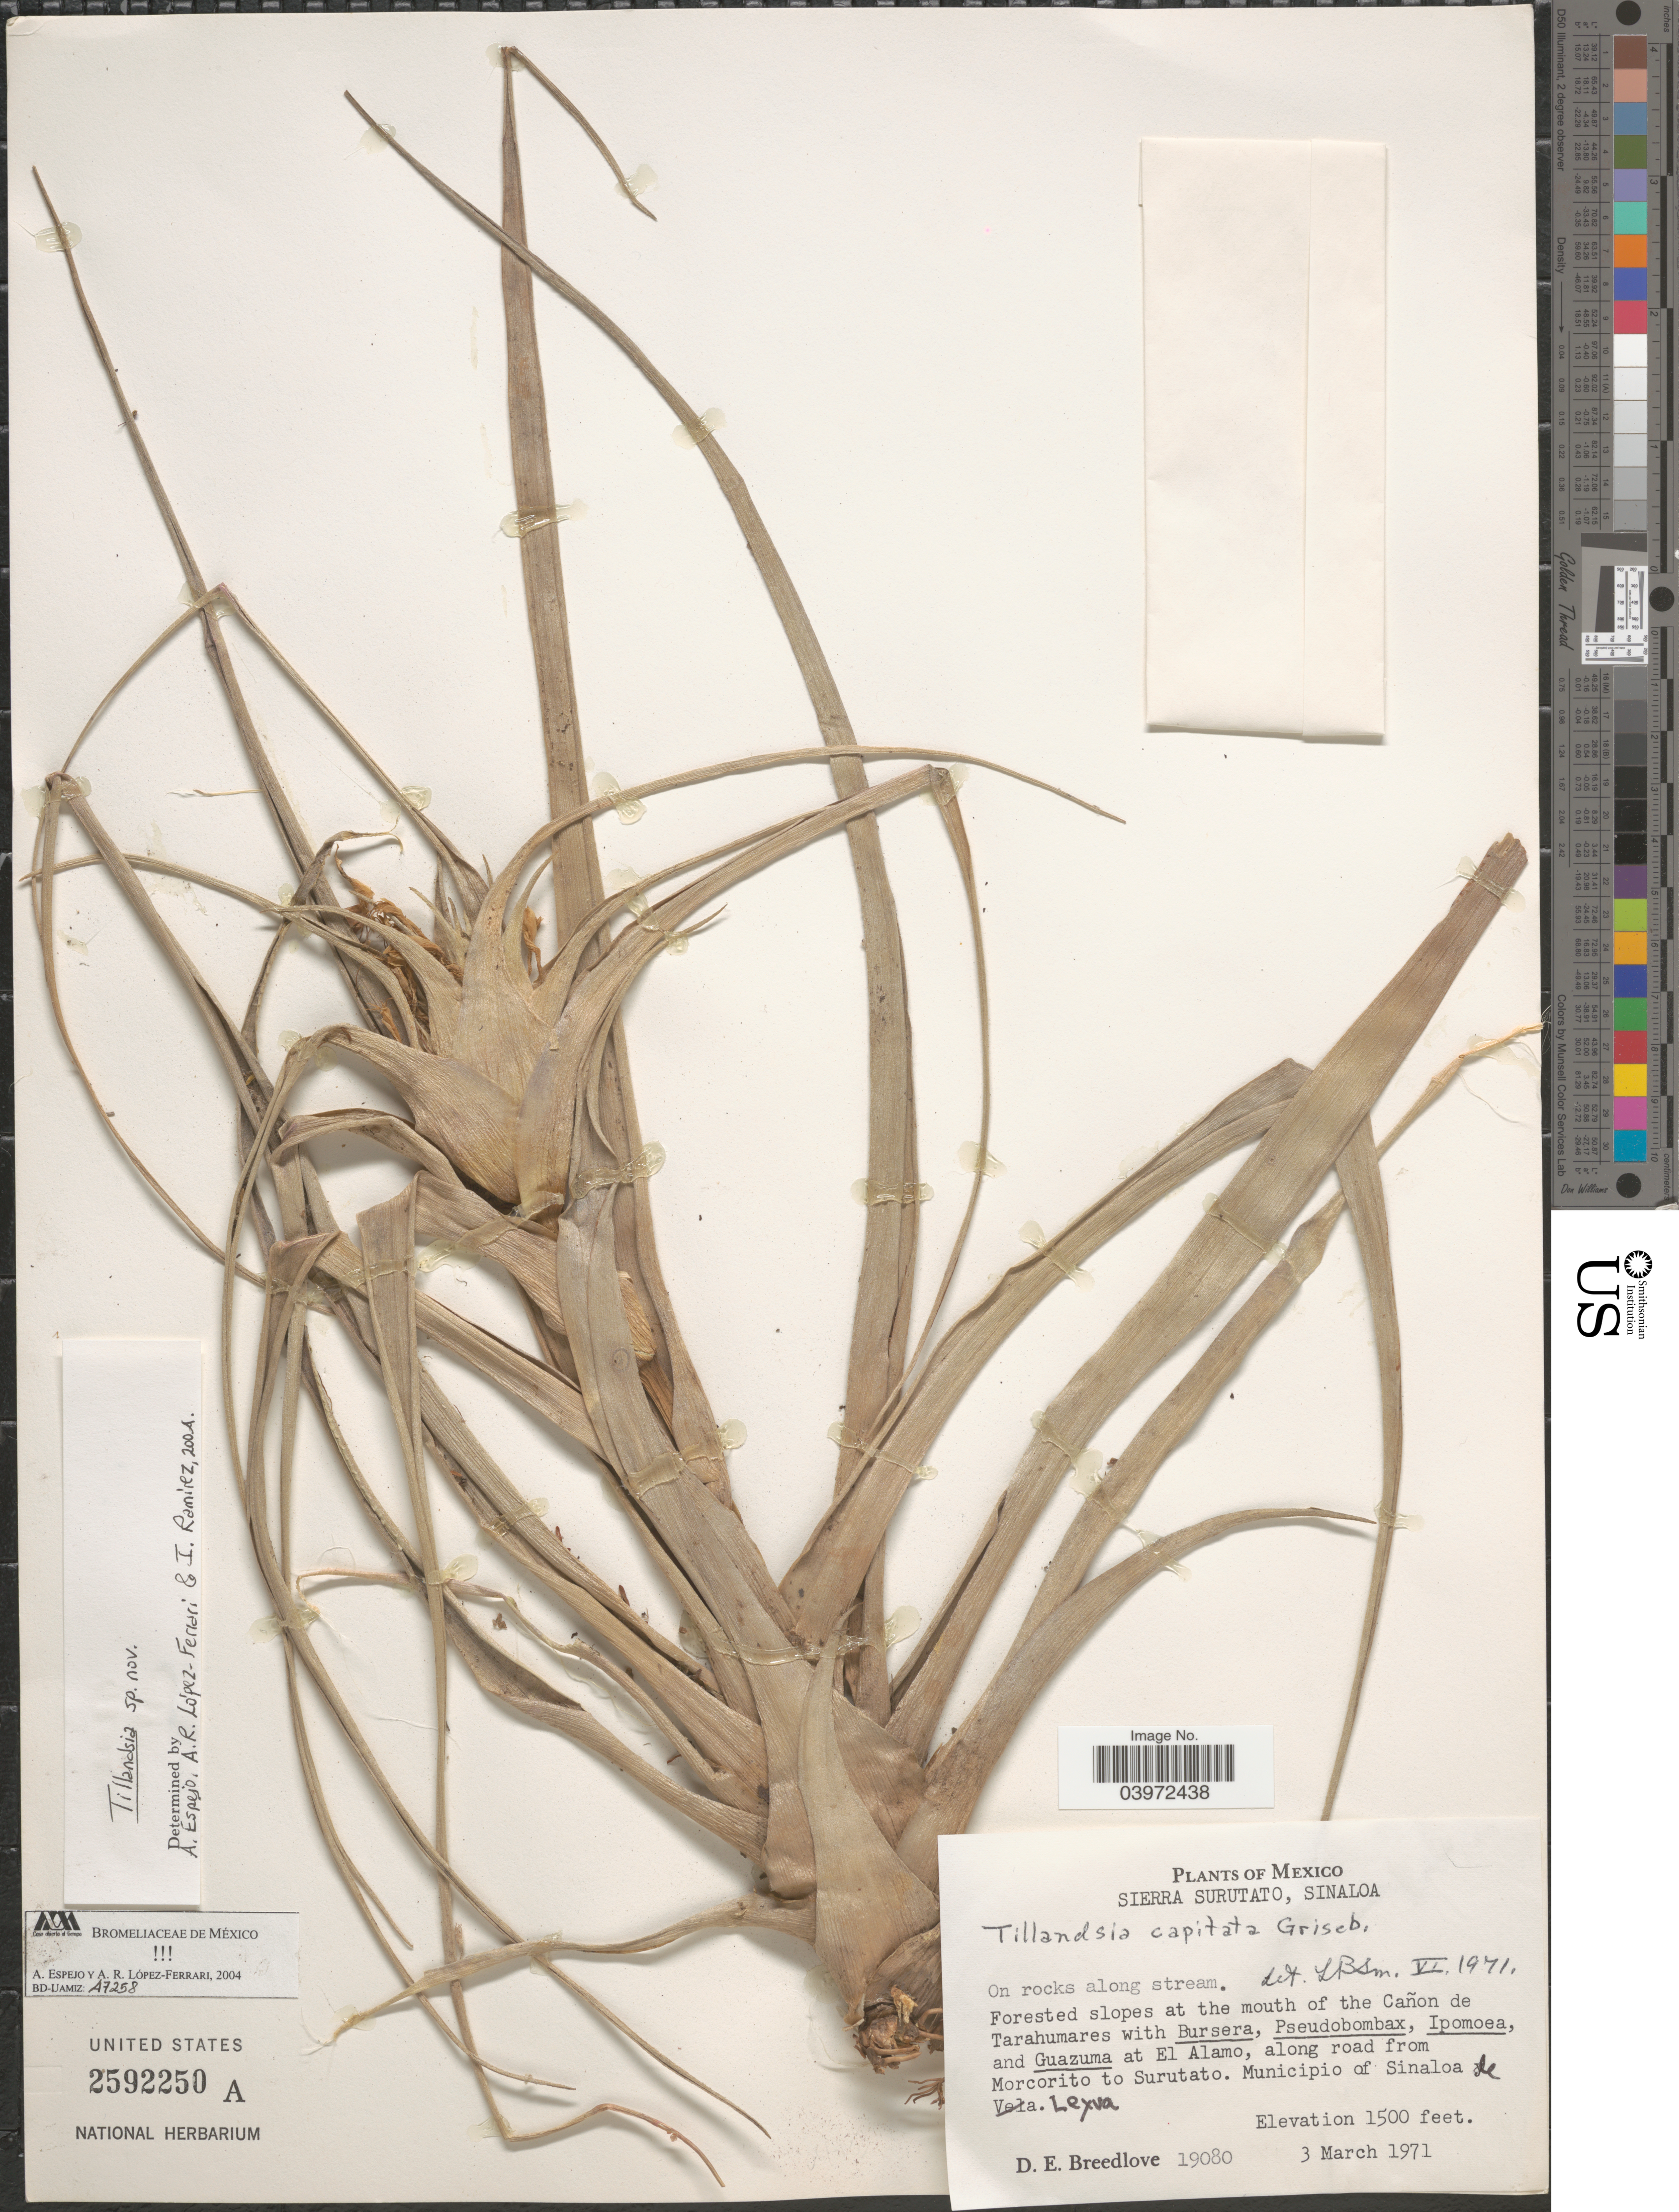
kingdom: Plantae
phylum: Tracheophyta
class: Liliopsida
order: Poales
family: Bromeliaceae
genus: Tillandsia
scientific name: Tillandsia sp.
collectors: D. E. Breedlove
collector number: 19080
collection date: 1971-03-03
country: Mexico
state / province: Sinaloa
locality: Sierra Surutato. On rocks along stream. Forested slopes at the mouth of the Cañon de Tarahumares, at El Alamo, along road from Morcorito to Surutato. Municipio of Sinaloa de Leyva.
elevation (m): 457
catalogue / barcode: US 2592250A